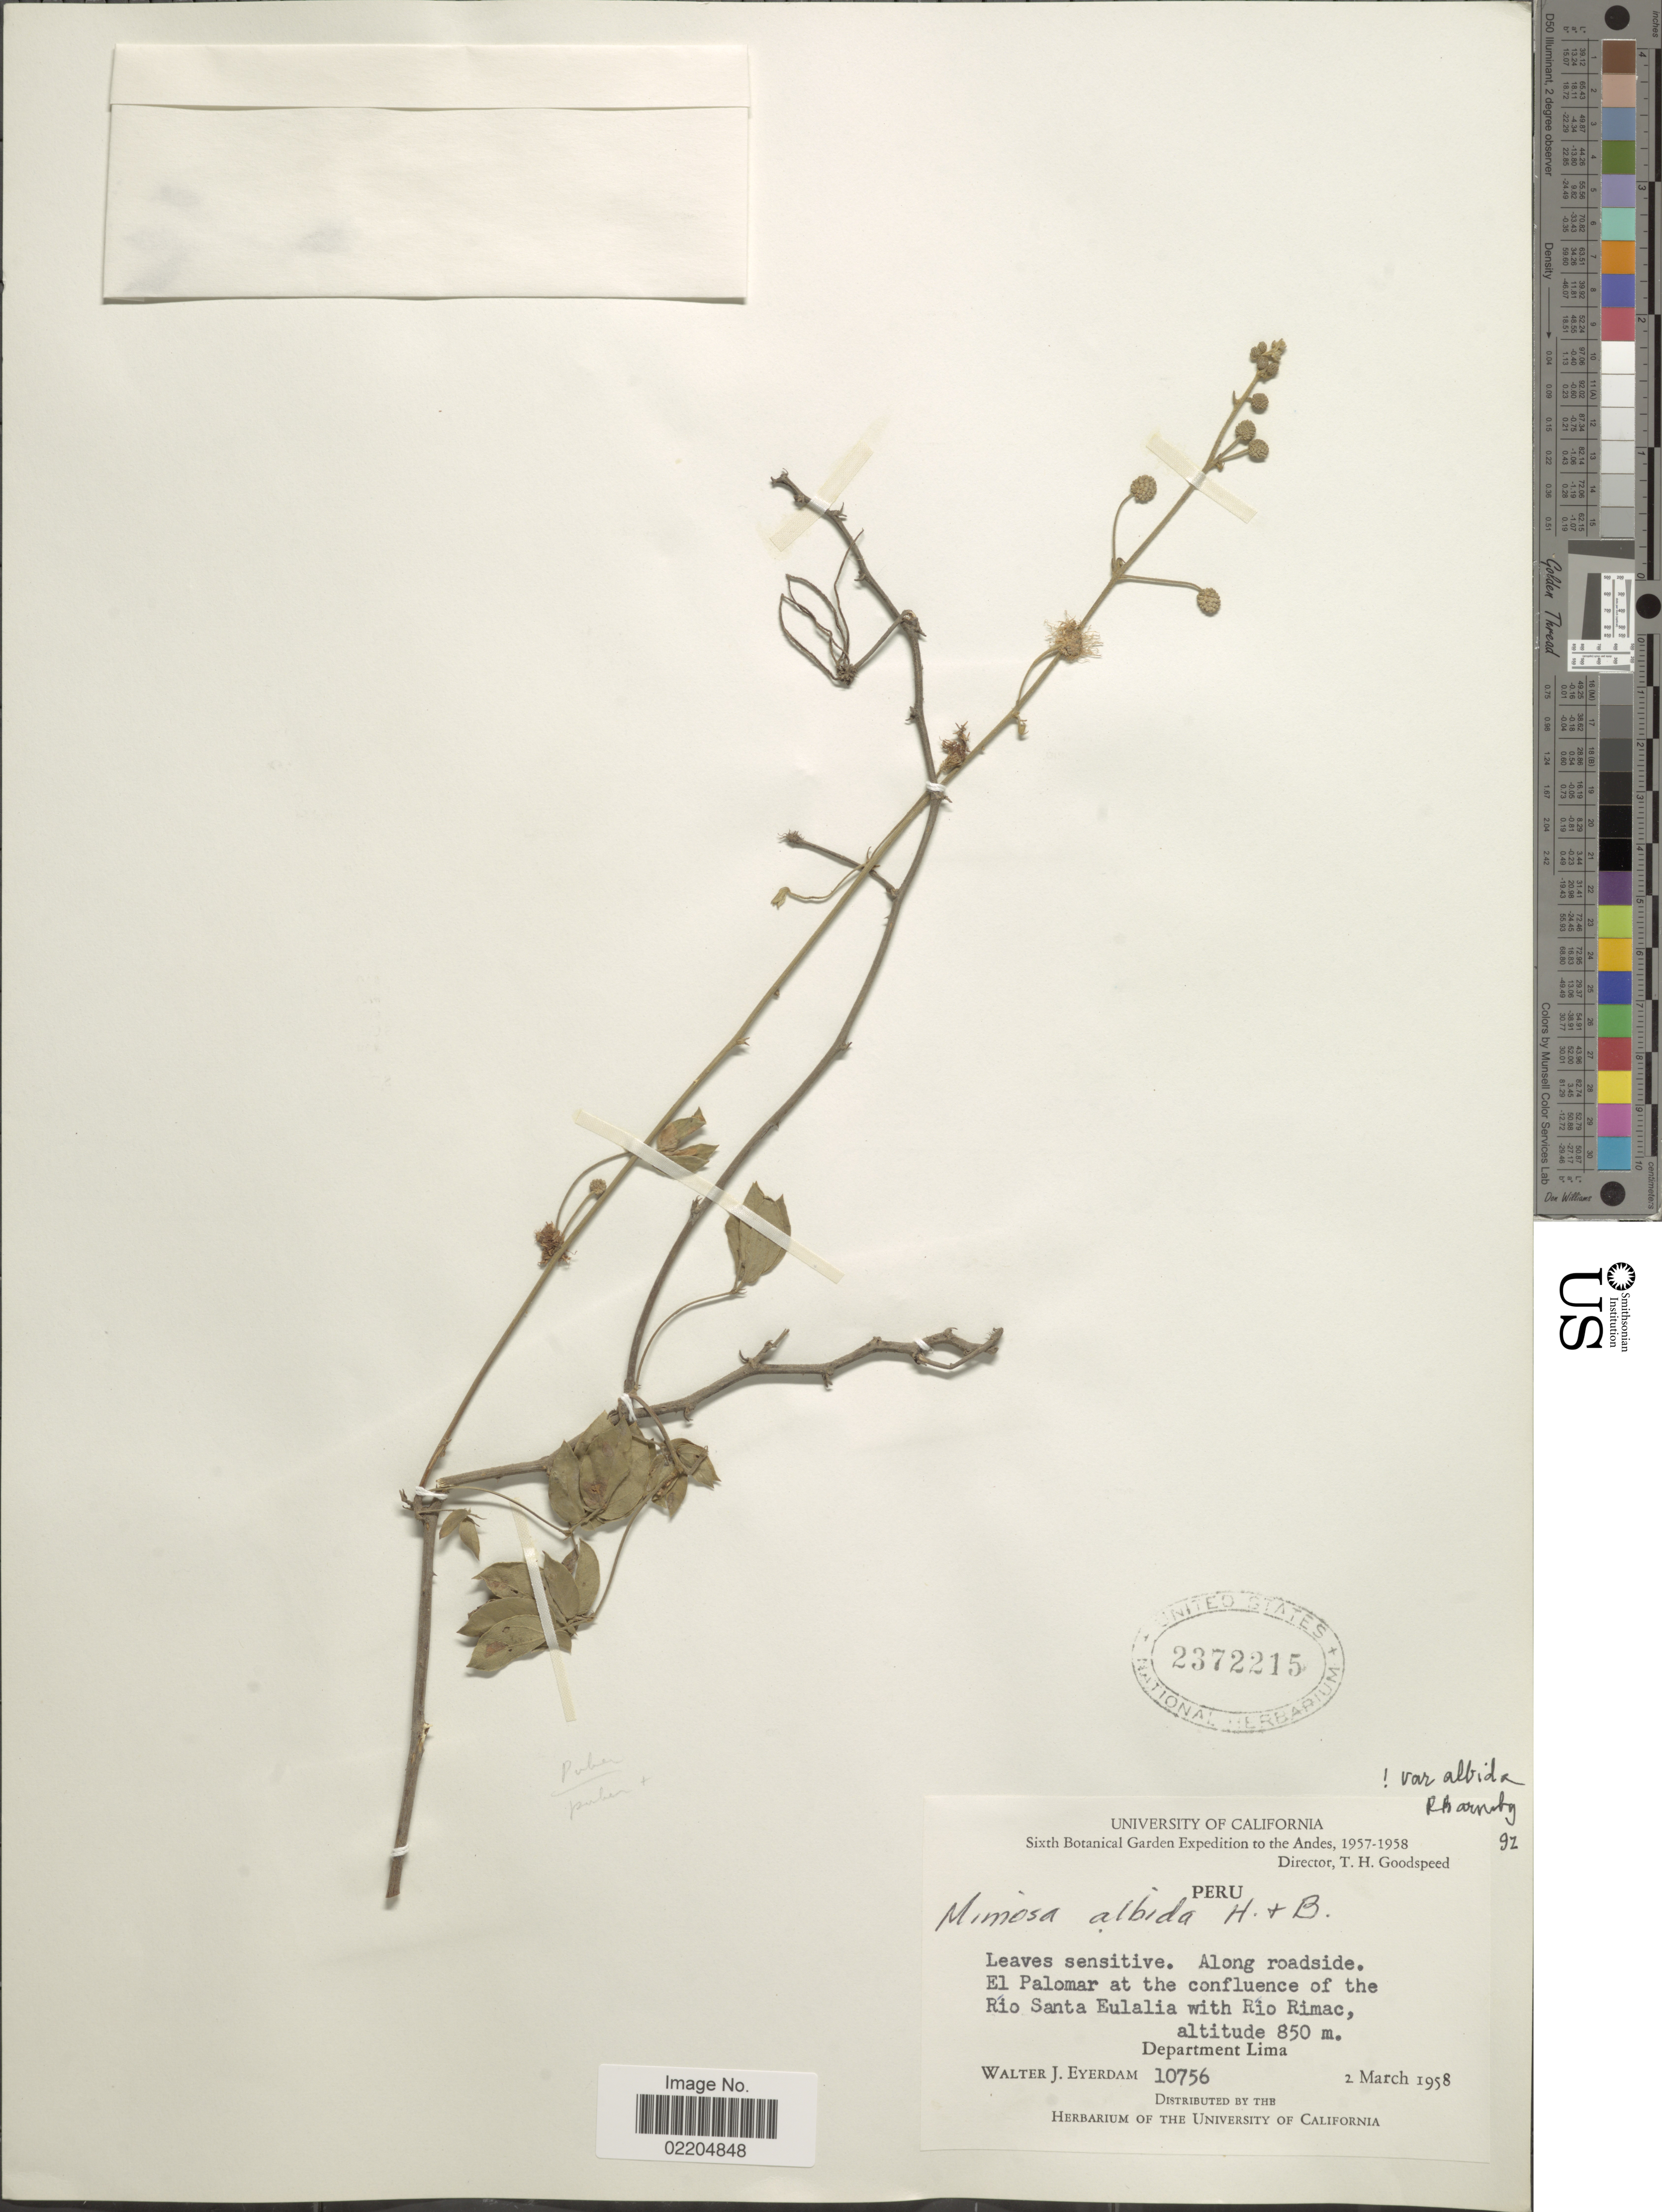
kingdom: Plantae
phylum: Tracheophyta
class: Magnoliopsida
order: Fabales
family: Fabaceae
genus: Mimosa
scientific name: Mimosa albida var. albida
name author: Humb. & Bonpl. ex Willd.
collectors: W. J. Eyerdam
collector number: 10756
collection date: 1958-03-02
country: Peru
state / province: Lima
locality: Along roadside, El Palomar at the confluence of the Rio Santa Eulalia with Rio Rimac. Department Lima.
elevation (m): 850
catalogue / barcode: US 2372215